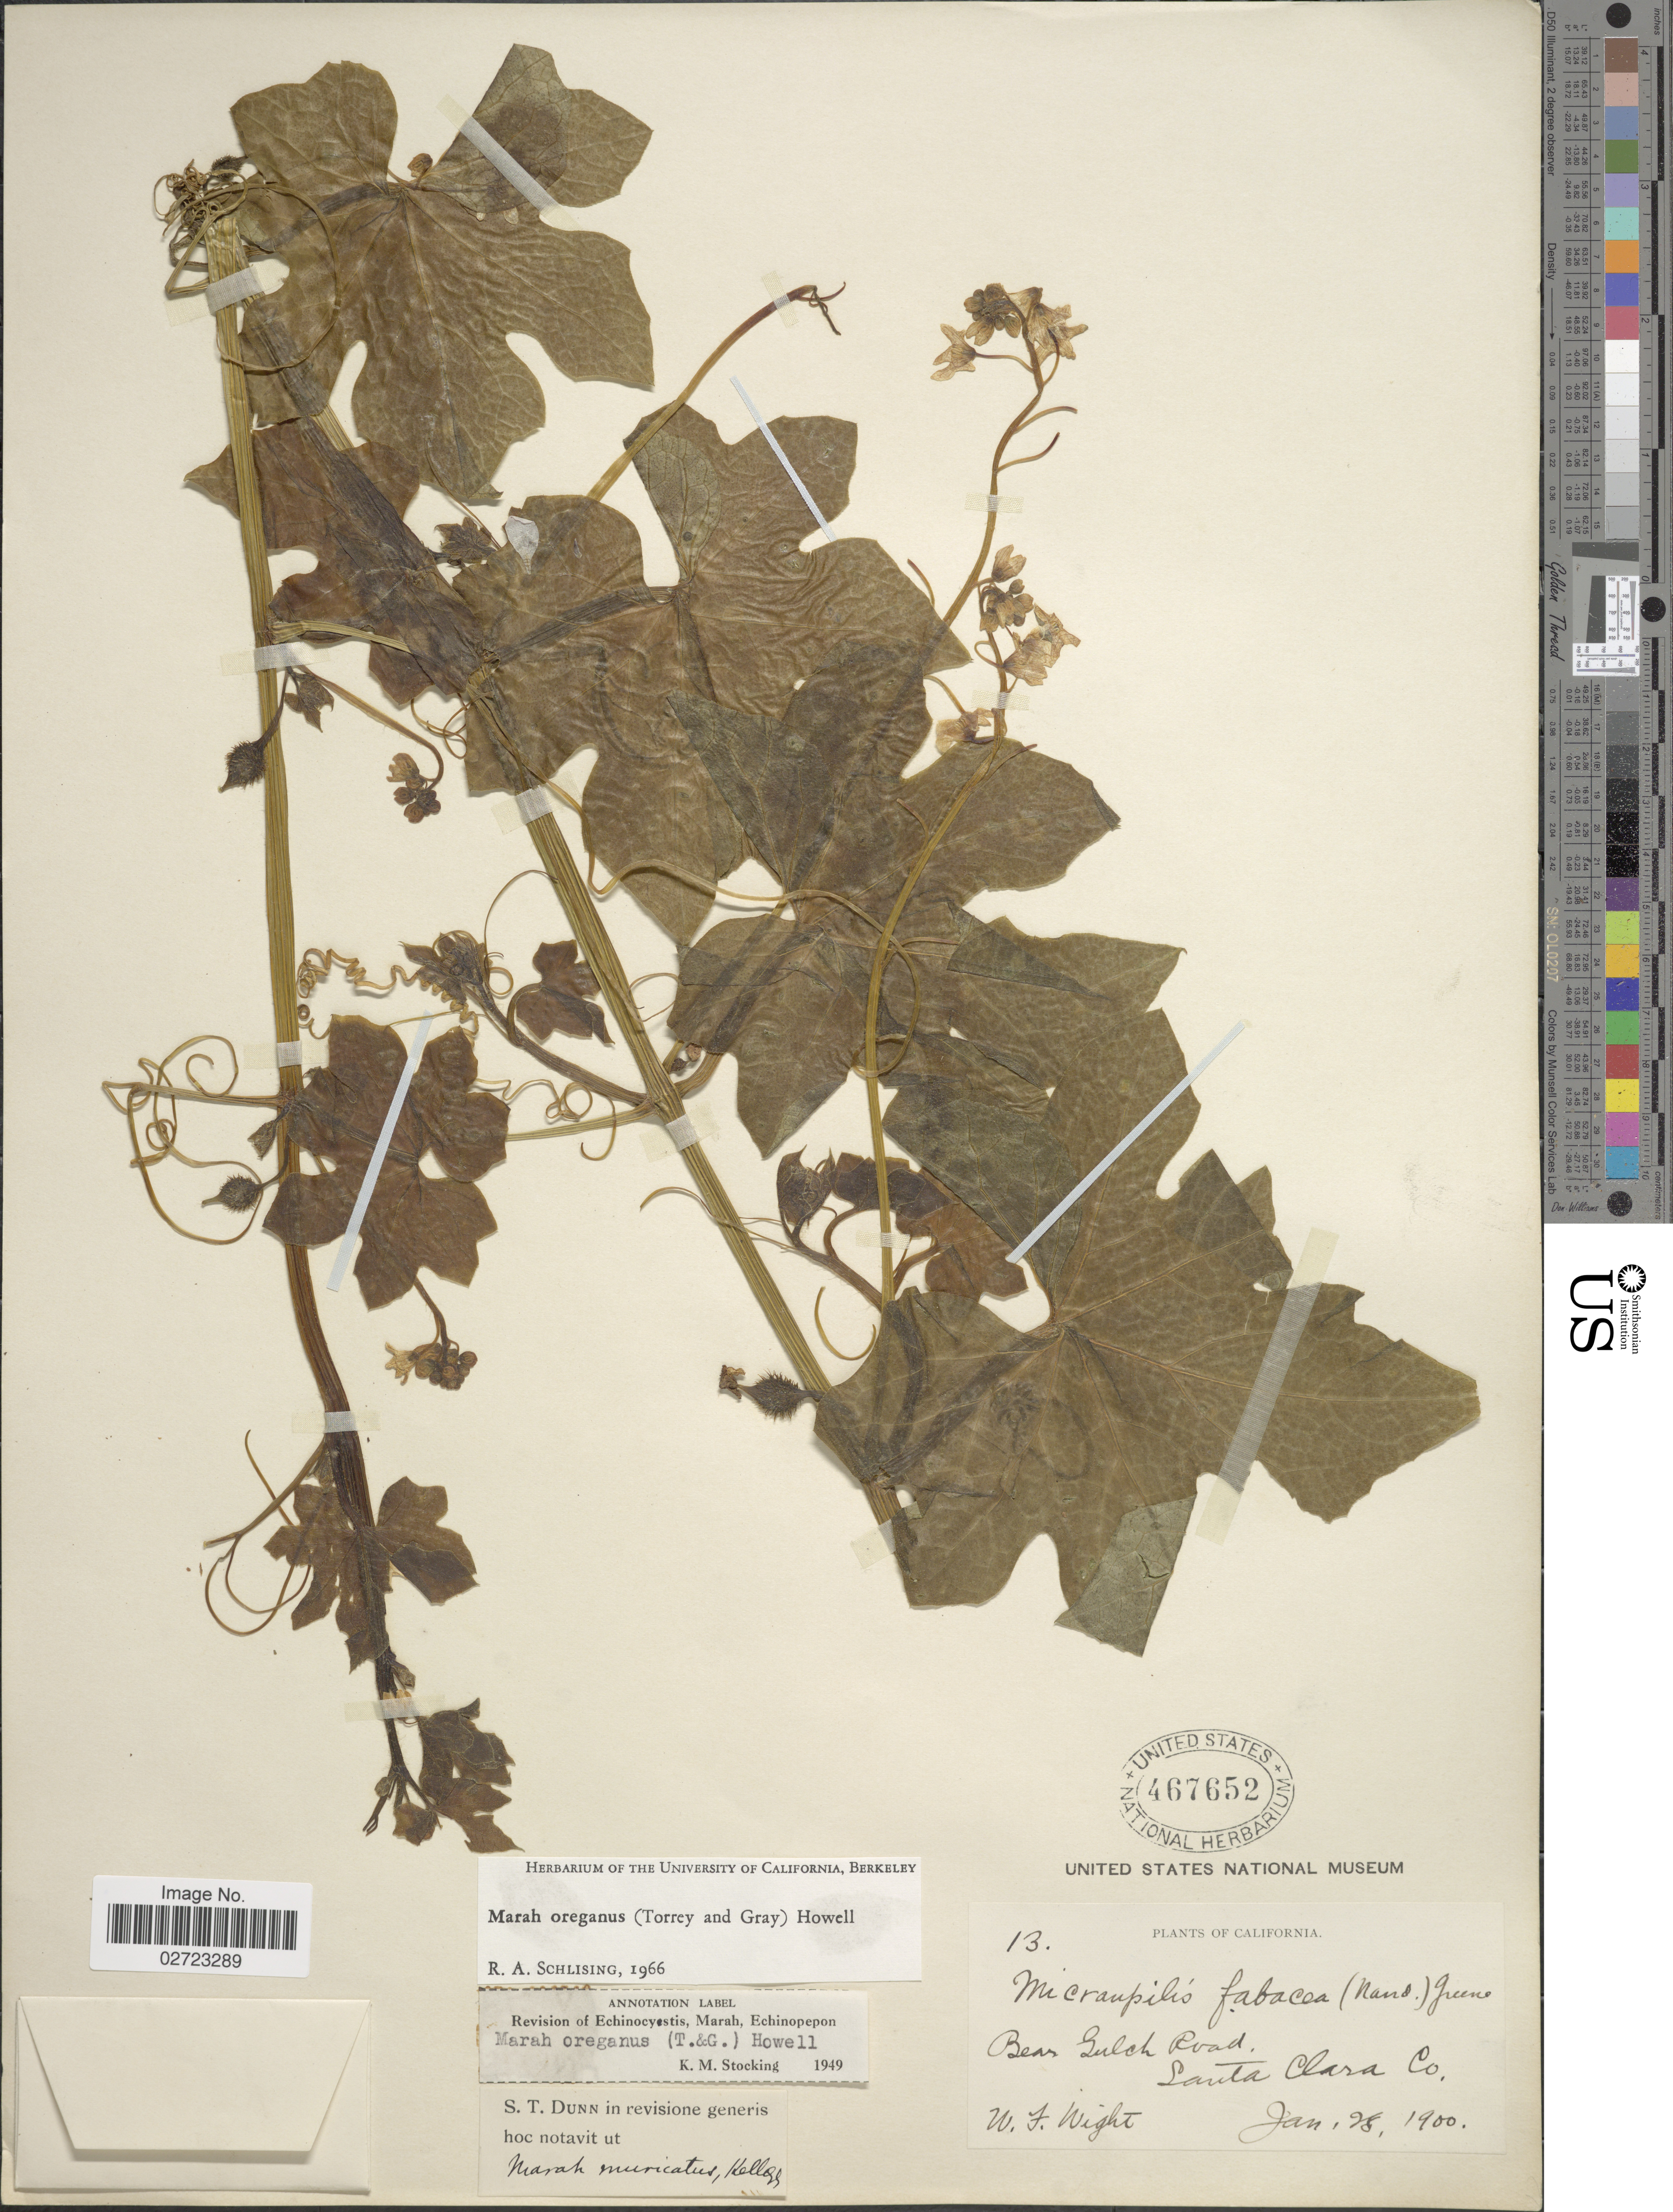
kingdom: Plantae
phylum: Tracheophyta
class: Magnoliopsida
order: Cucurbitales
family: Cucurbitaceae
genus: Marah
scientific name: Marah oregana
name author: (Torr. & A. Gray) Howell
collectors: W. Wight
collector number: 13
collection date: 1900-01-28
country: United States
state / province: California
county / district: Santa Clara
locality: Bear Gulch Road, Santa Clara Co.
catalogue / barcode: US 467652